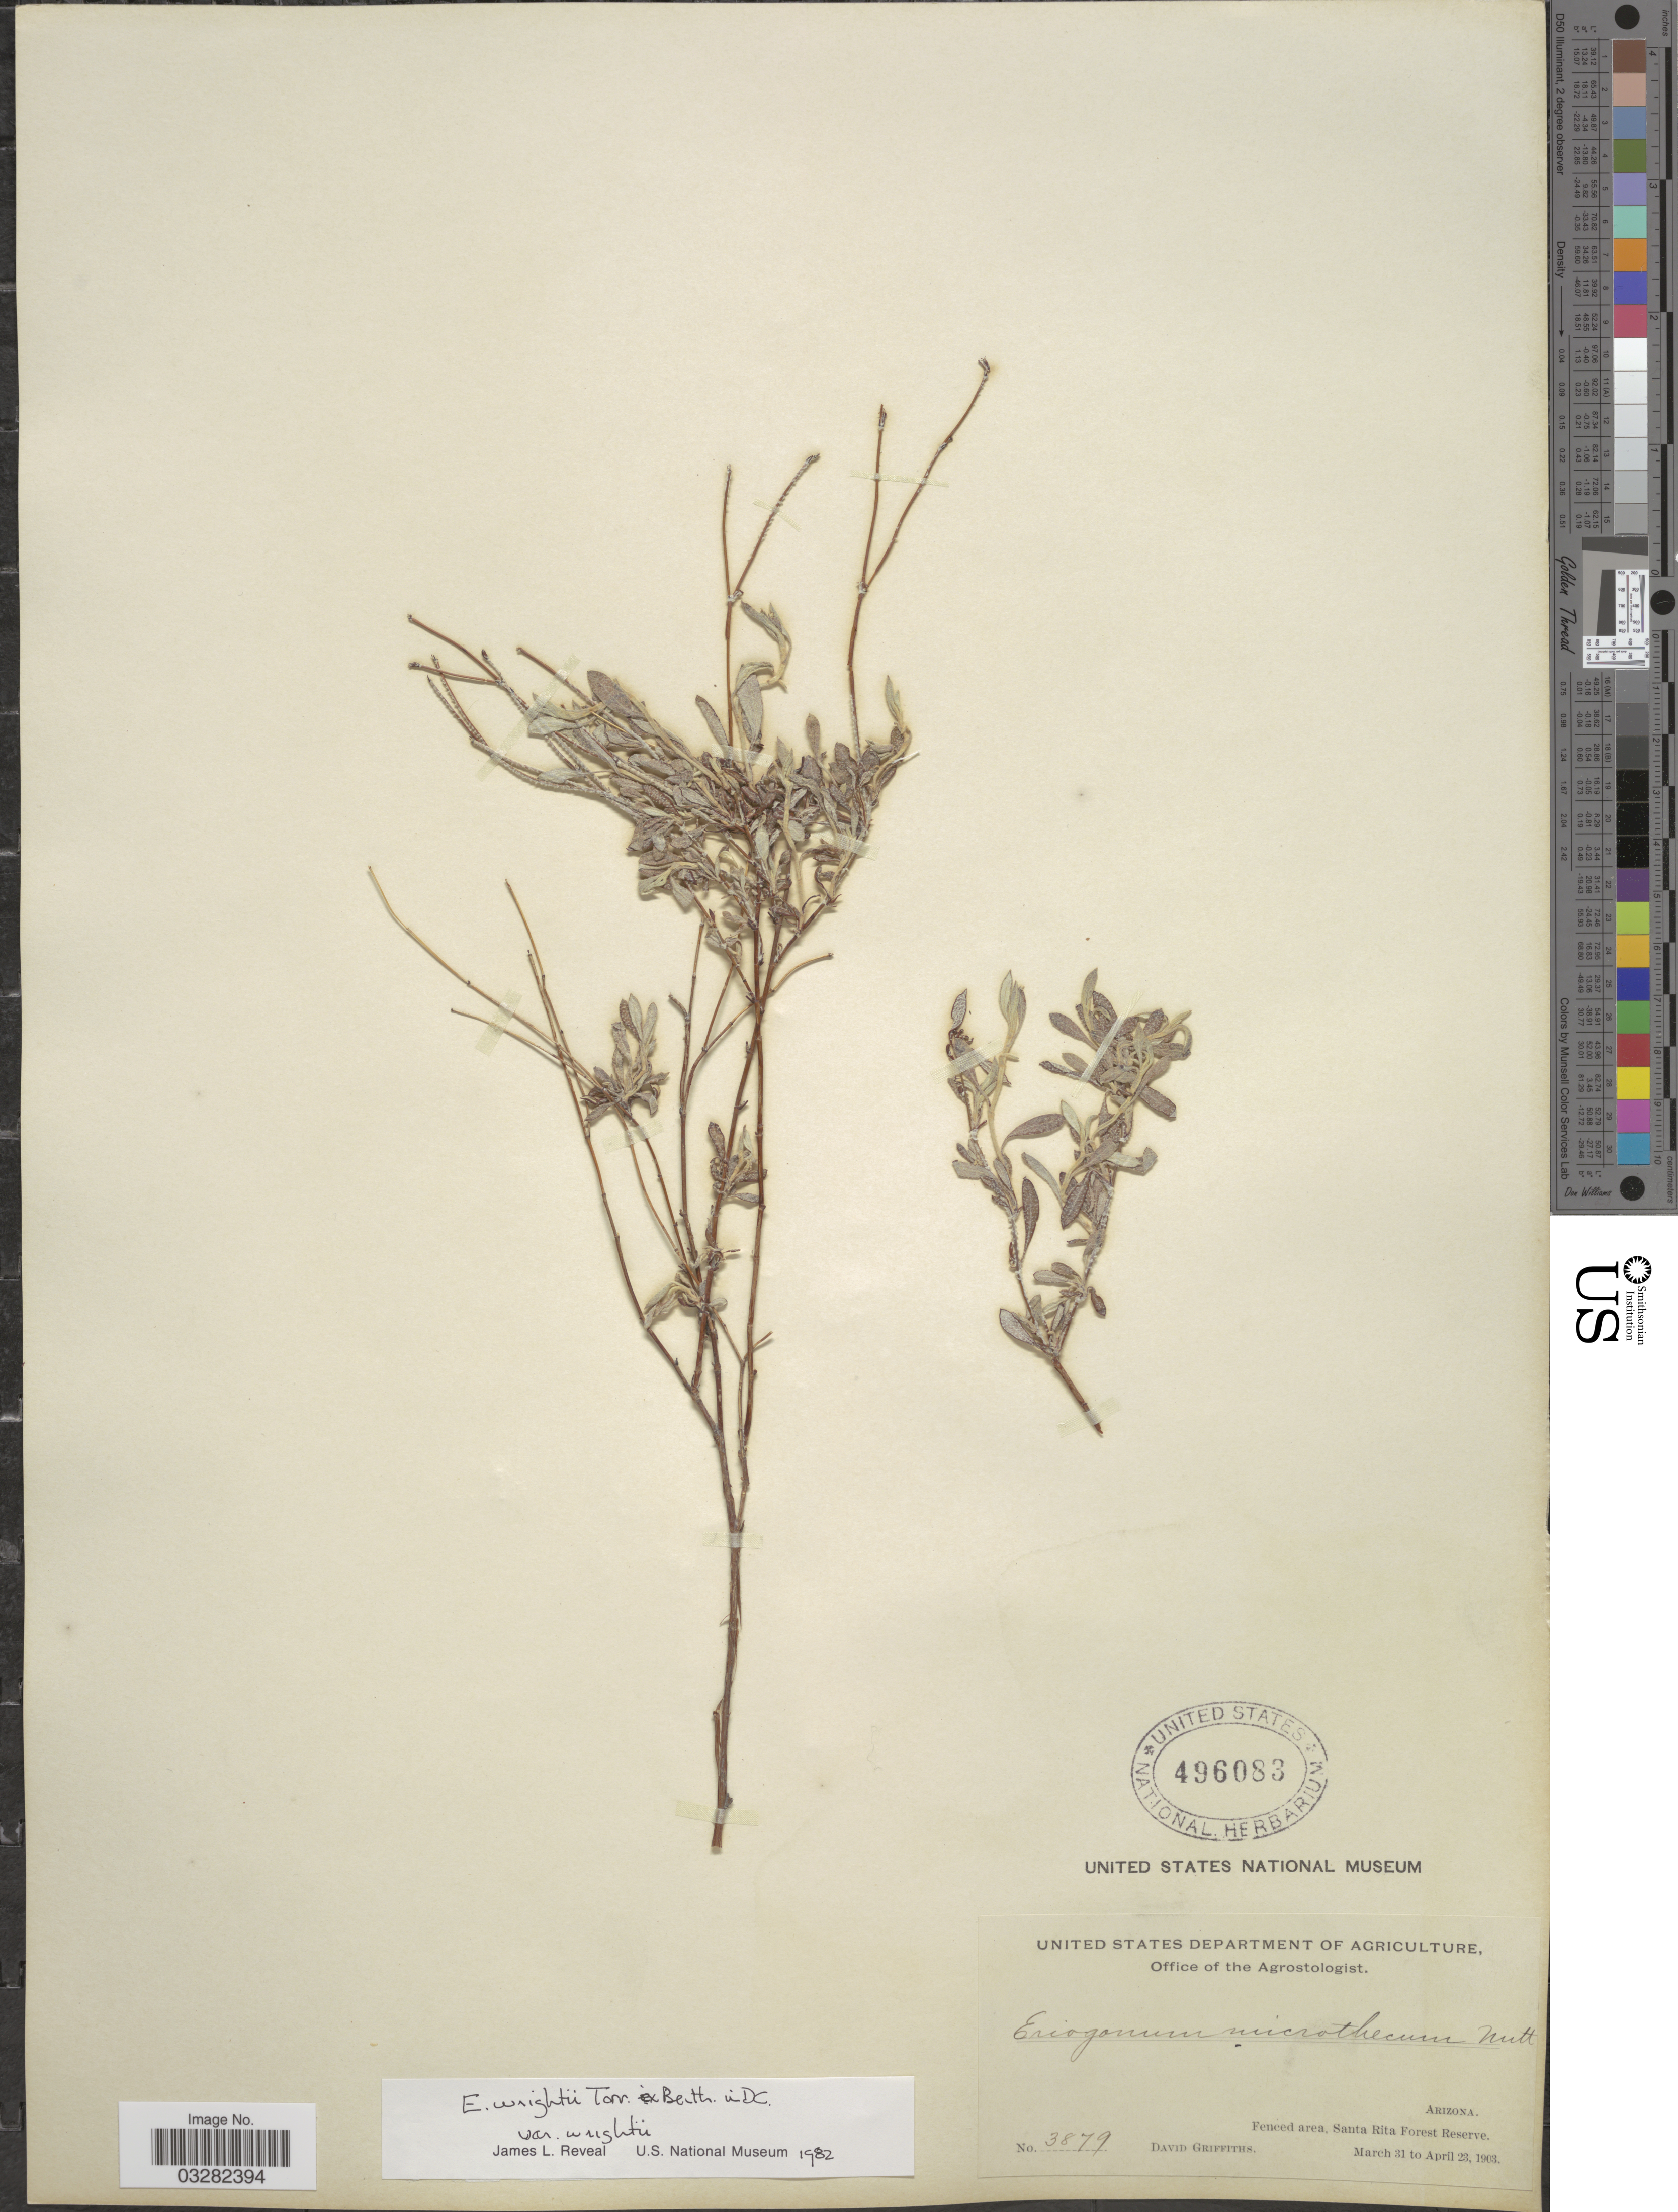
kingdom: Plantae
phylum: Tracheophyta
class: Magnoliopsida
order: Caryophyllales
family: Polygonaceae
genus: Eriogonum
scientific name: Eriogonum wrightii var. wrightii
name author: Torr. ex Benth.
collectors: D. Griffiths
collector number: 3879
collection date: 1903-03-31/1903-04-23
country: United States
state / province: Arizona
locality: Fenced area, Santa Rita Forest Reserve.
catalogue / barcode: US 496083